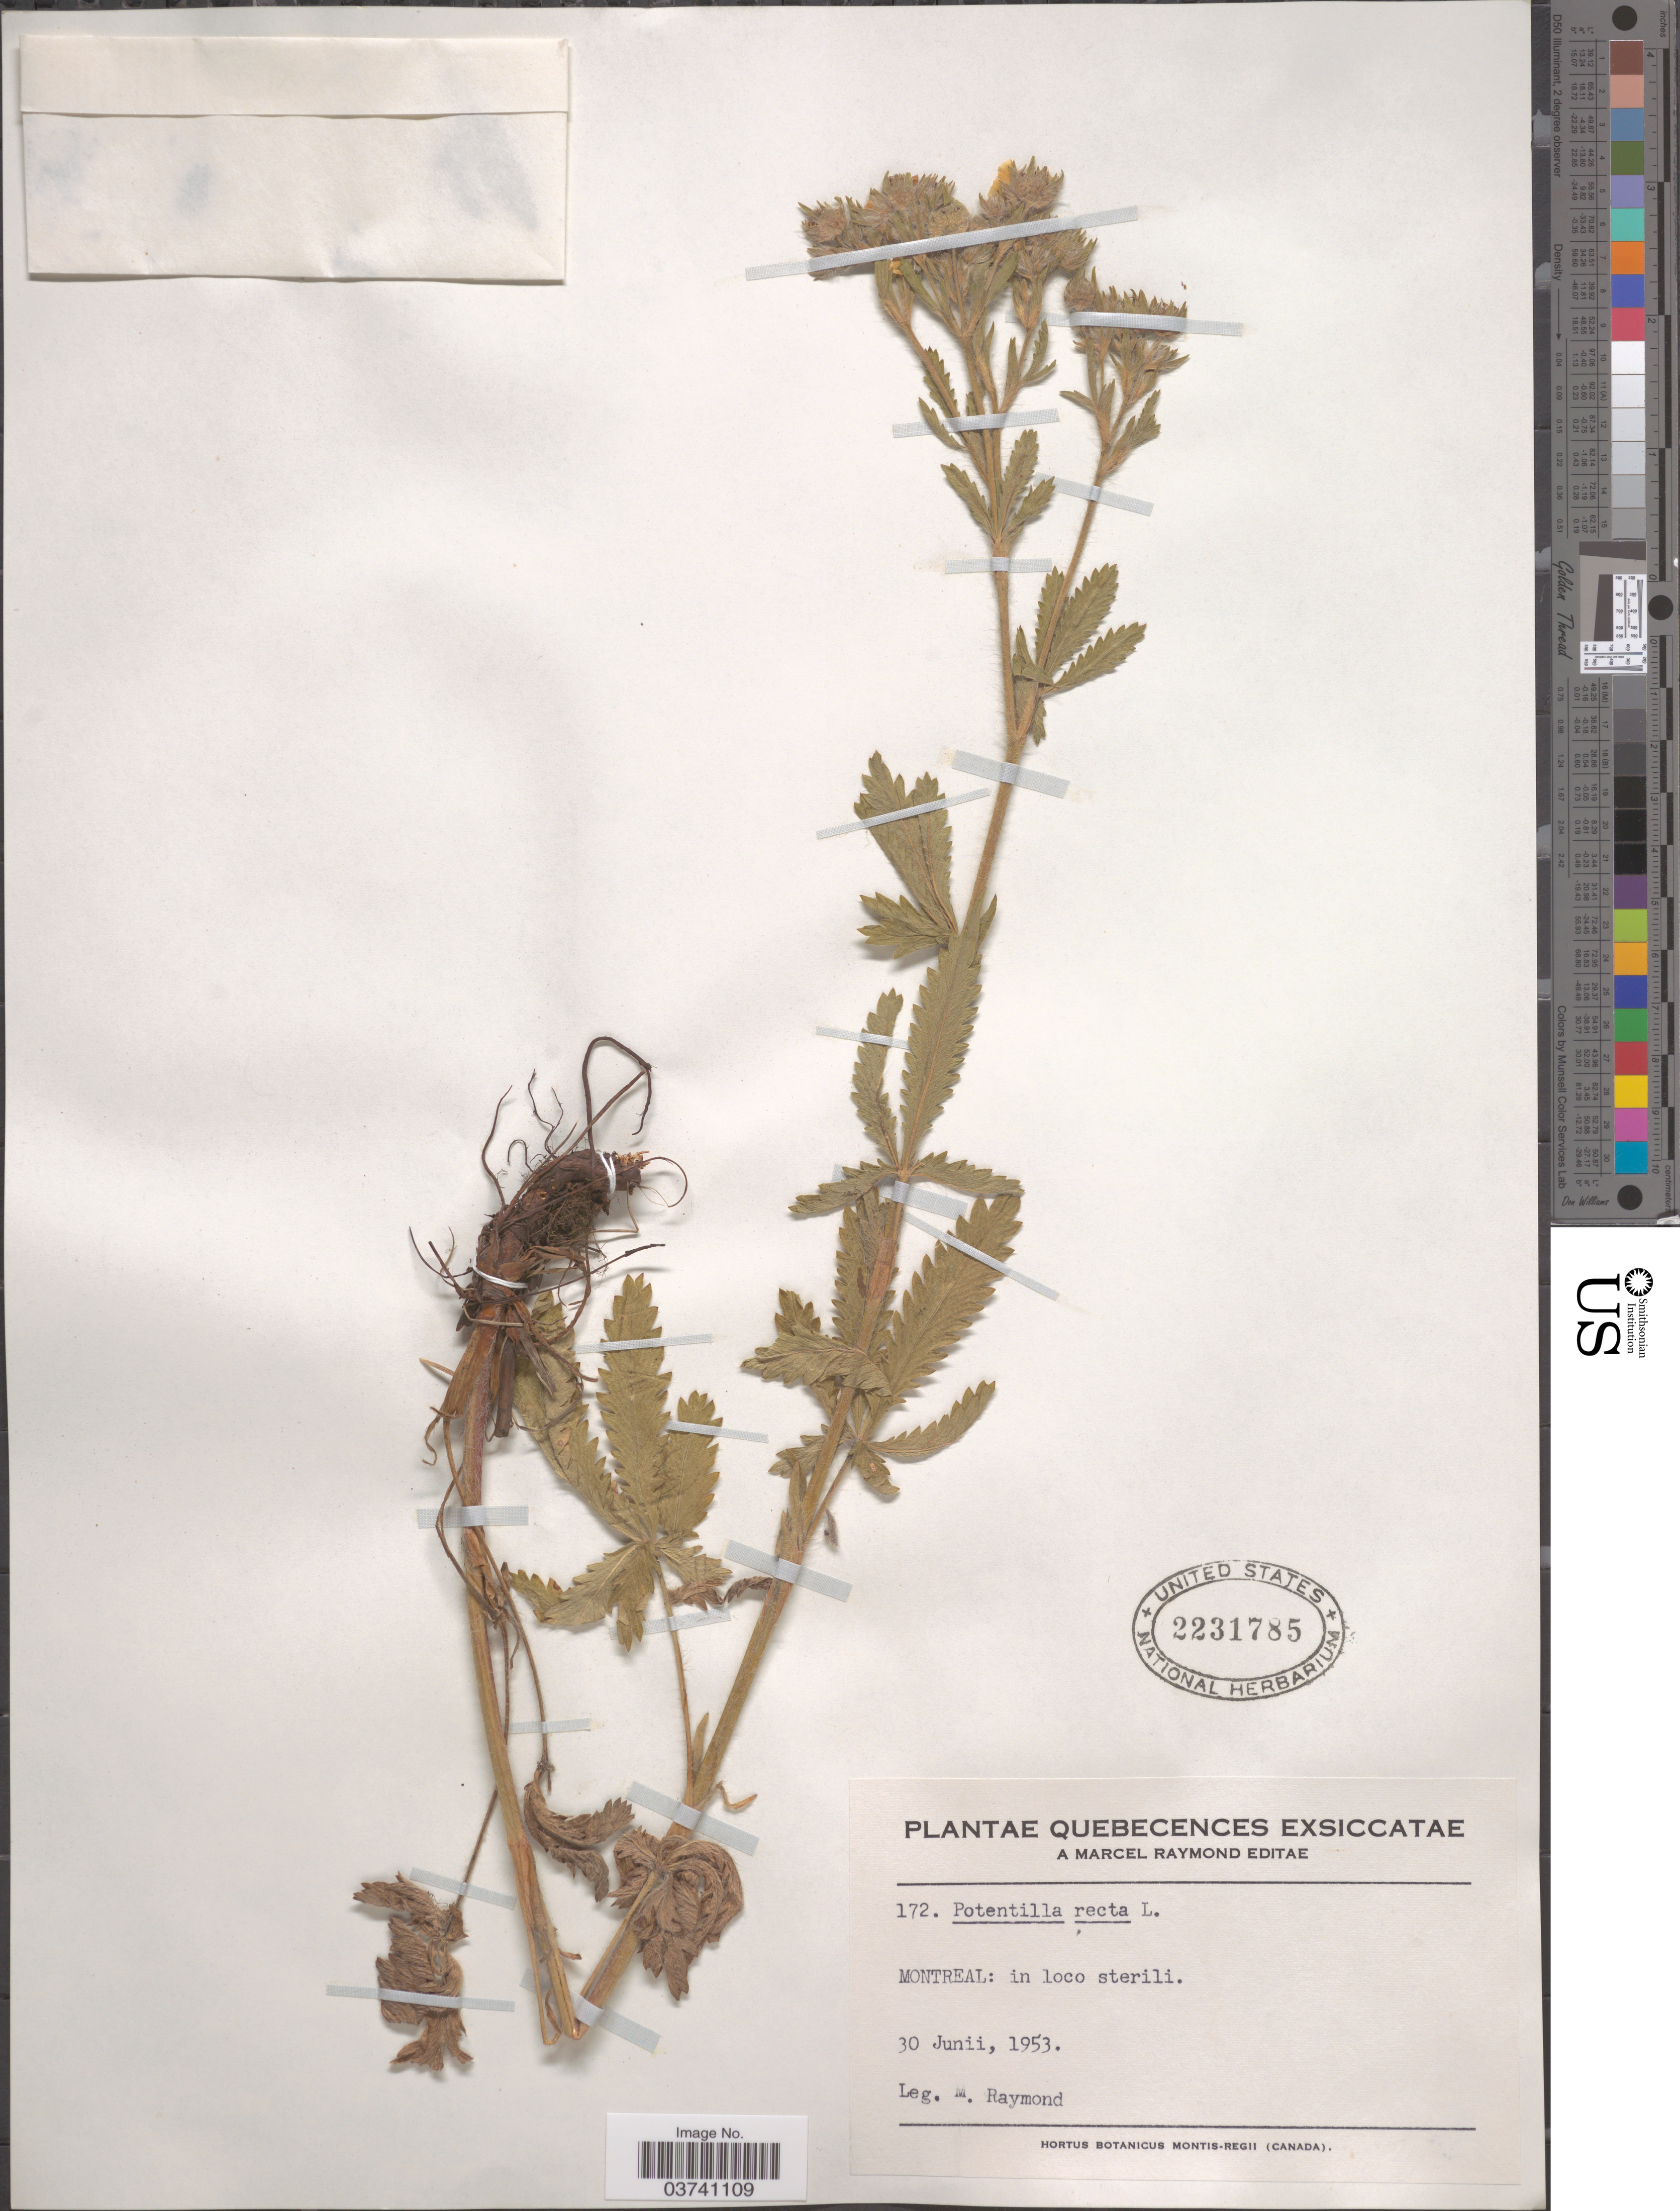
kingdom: Plantae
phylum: Tracheophyta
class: Magnoliopsida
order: Rosales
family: Rosaceae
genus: Potentilla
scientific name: Potentilla recta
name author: L.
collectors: M. Raymond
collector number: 172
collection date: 1953-06-30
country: Canada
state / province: Quebec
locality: Montreal: in loco sterili.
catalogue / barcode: US 2231785